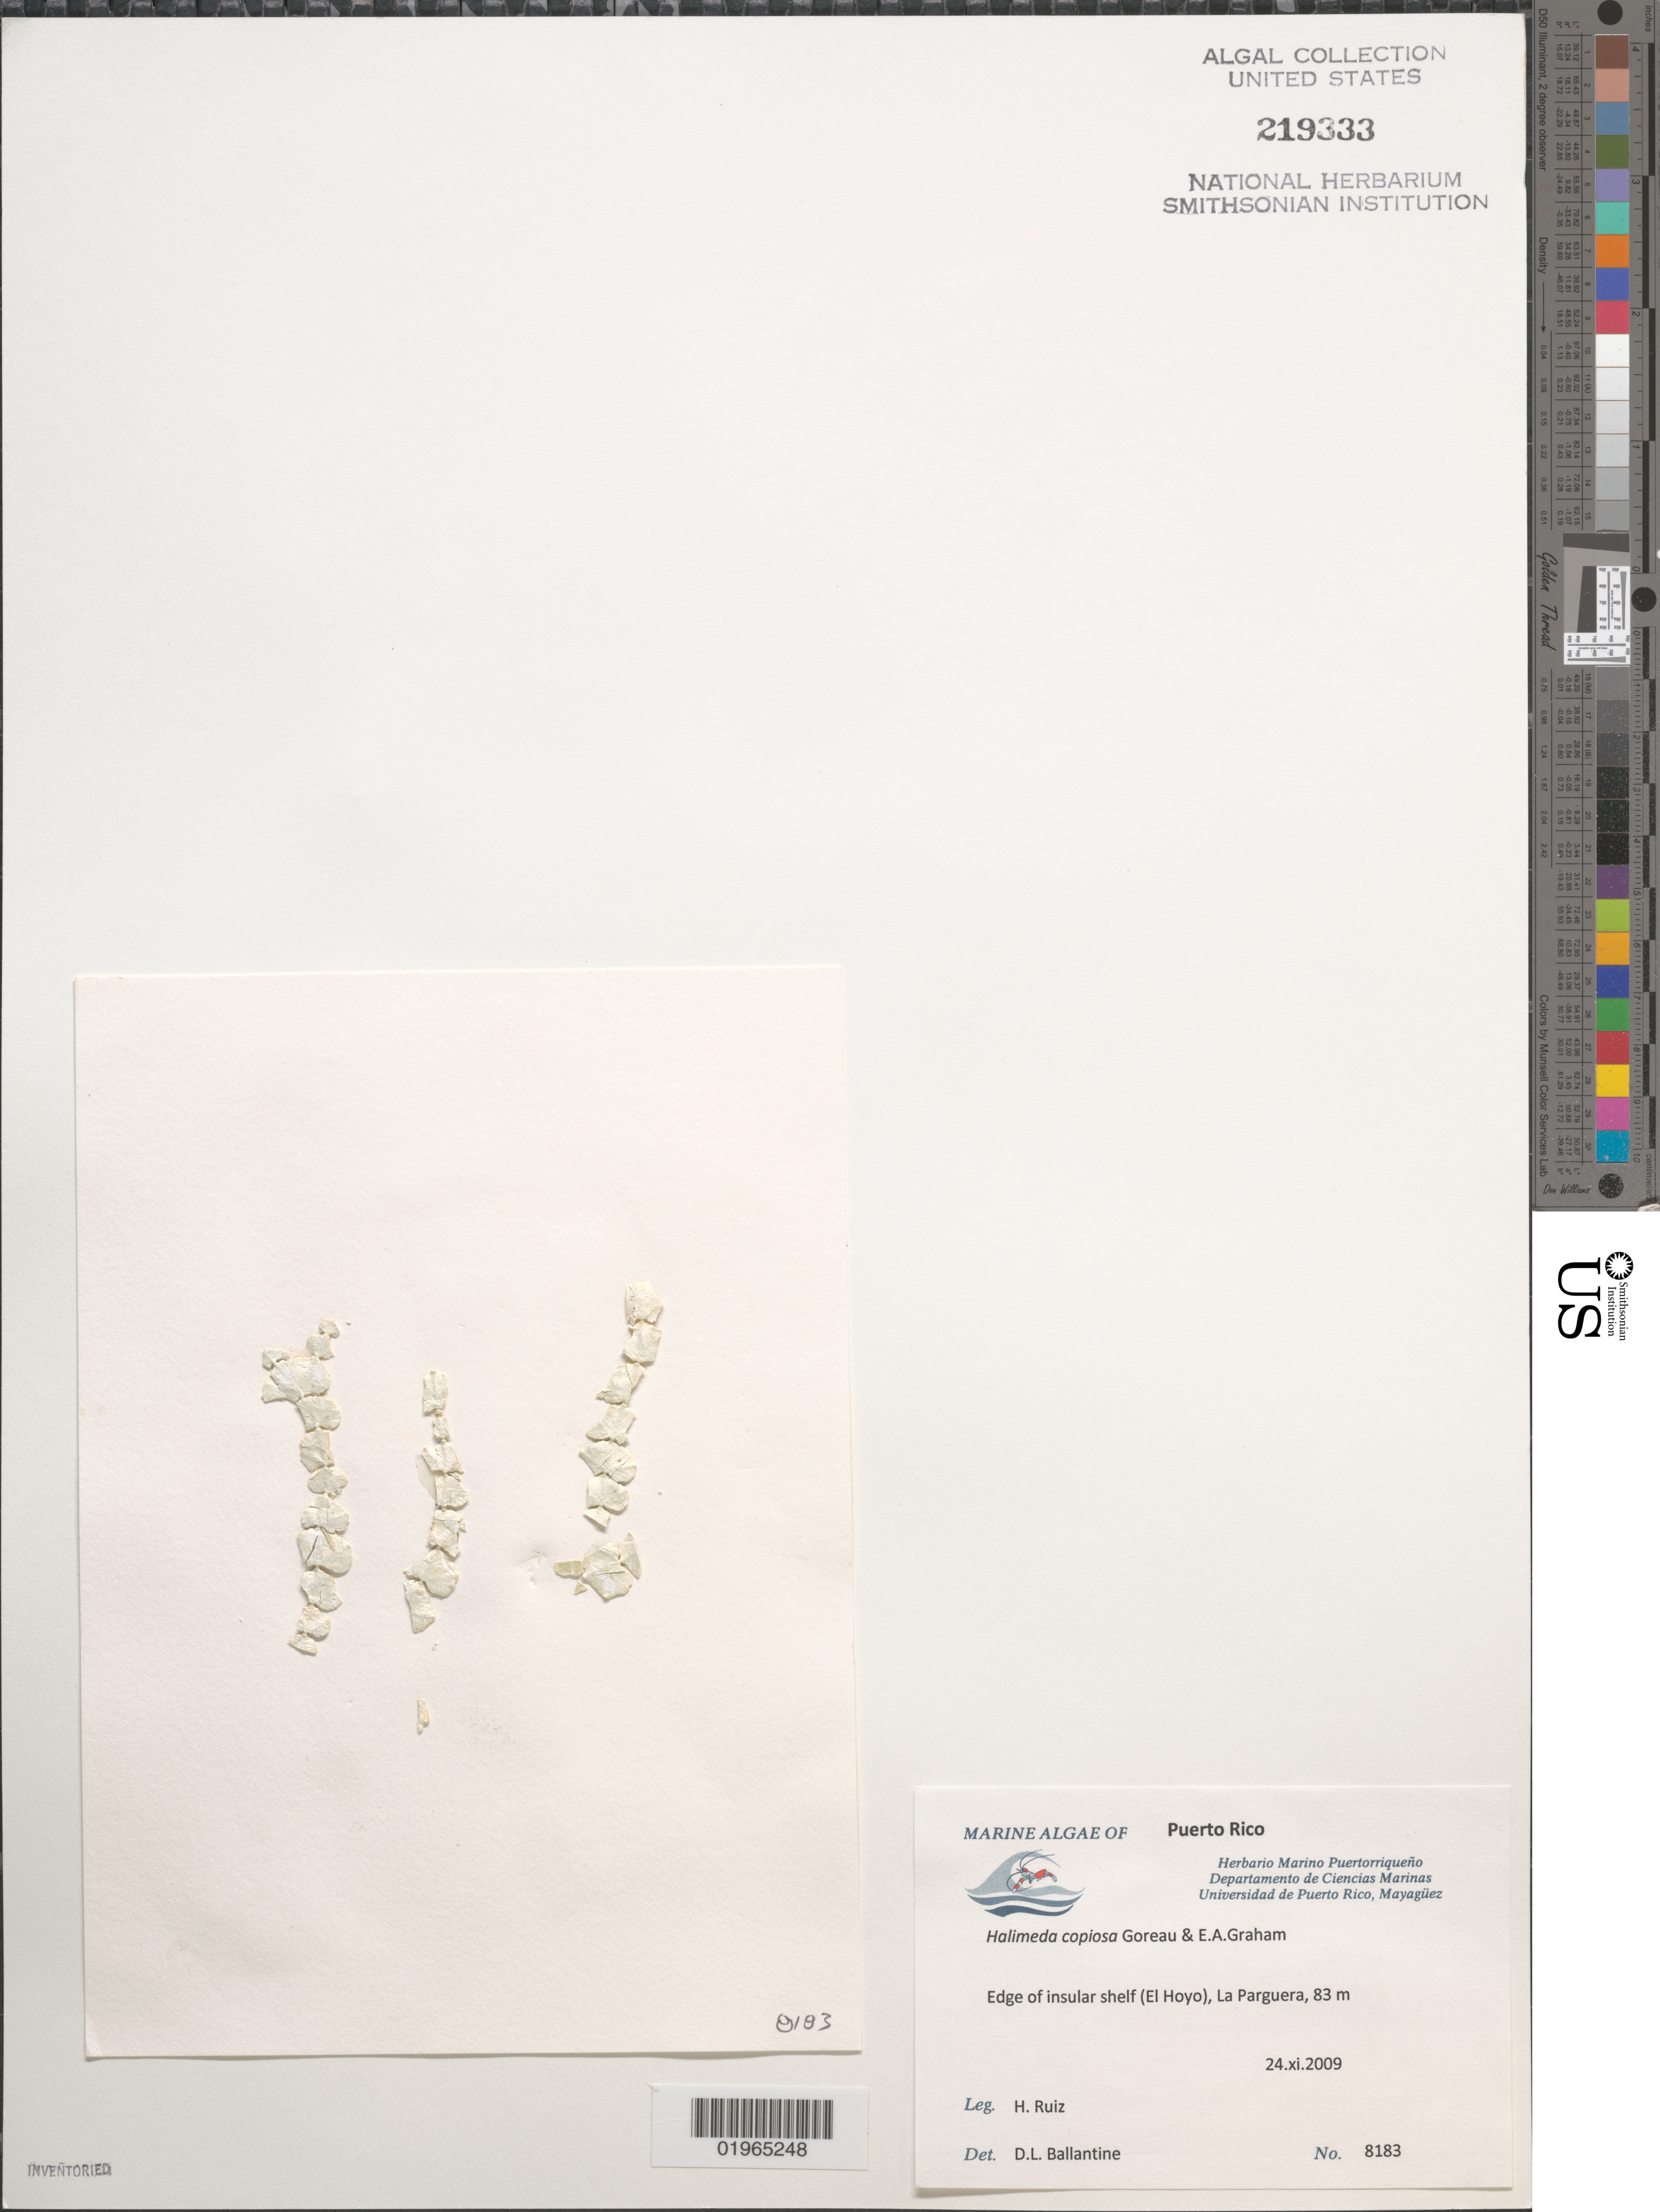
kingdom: Plantae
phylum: Chlorophyta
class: Ulvophyceae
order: Bryopsidales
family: Halimedaceae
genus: Halimeda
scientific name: Halimeda copiosa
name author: Goreau & E.A. Graham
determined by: Ballantine, D. L.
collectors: H. Ruiz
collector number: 8183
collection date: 2009-11-24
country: Puerto Rico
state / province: Lajas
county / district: La Parguera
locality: Edge of insular shelf (El Hoyo)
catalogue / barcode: US 219333